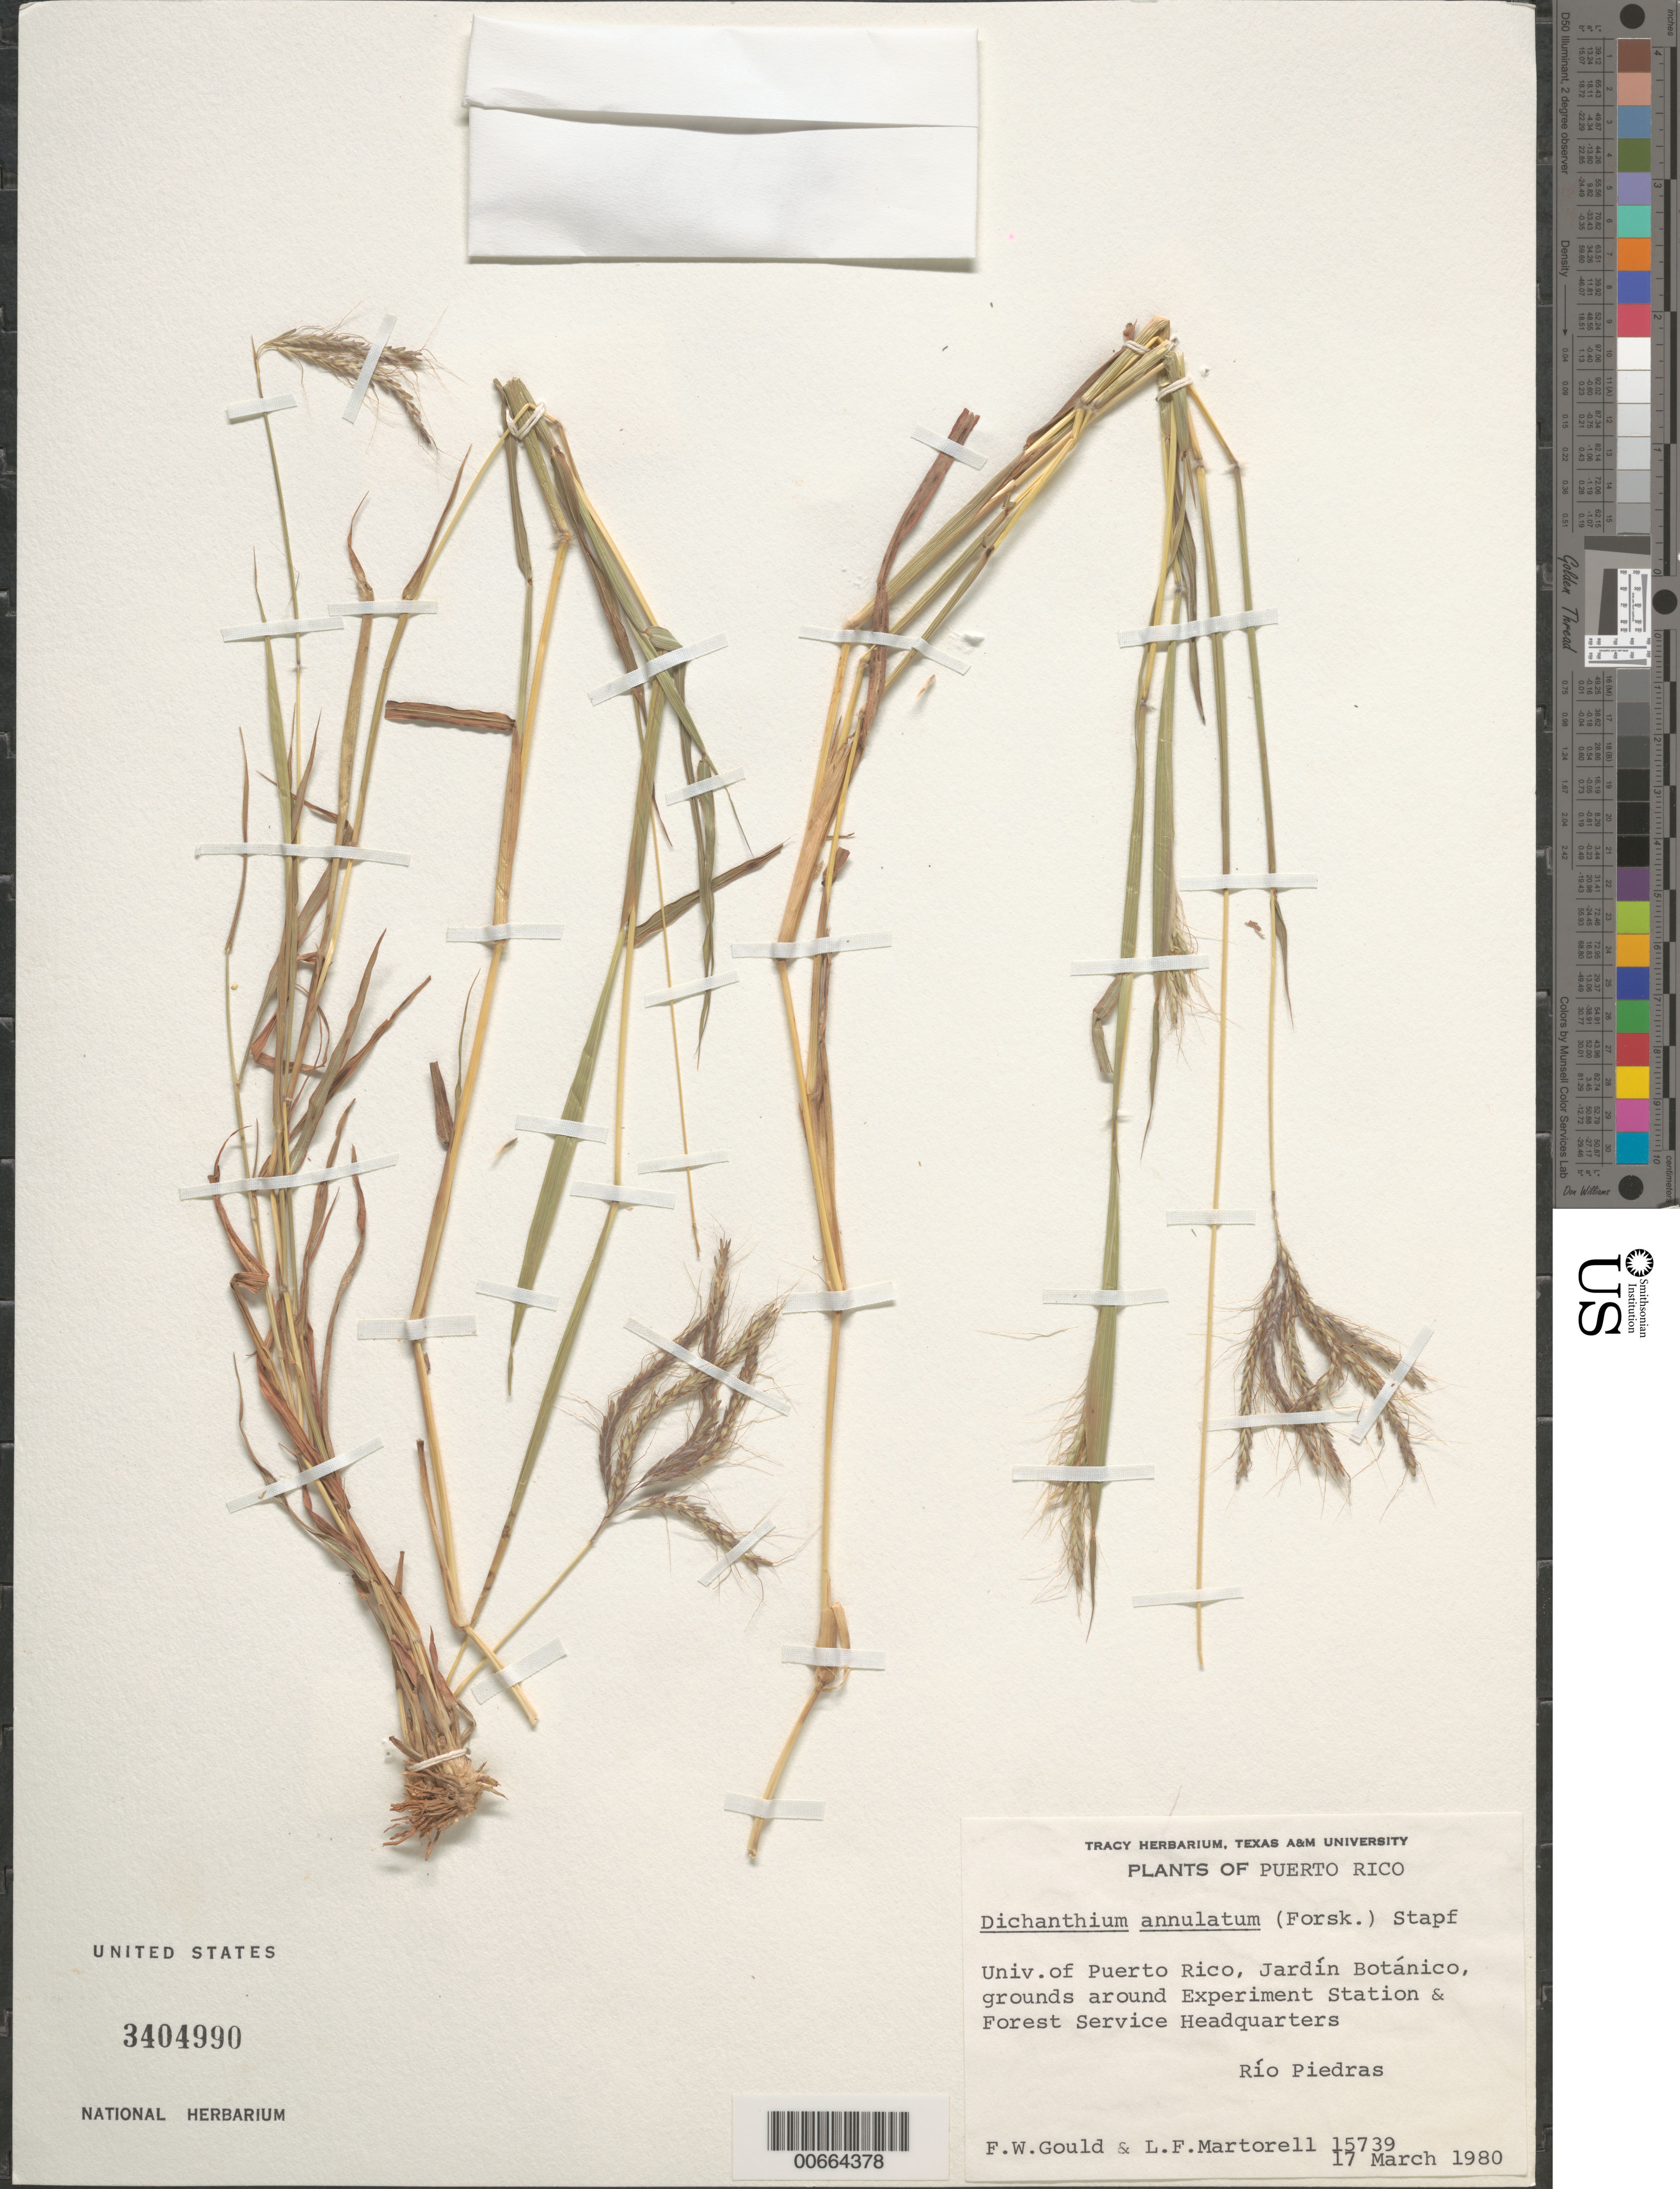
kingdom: Plantae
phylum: Tracheophyta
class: Liliopsida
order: Poales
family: Poaceae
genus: Dichanthium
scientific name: Dichanthium annulatum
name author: (Forssk.) Stapf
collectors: F. W. Gould & L. Martorell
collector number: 15739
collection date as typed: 17 Mar 1980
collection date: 1980-03-17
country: Puerto Rico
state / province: San Juan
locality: Univ. of Puerto Rico, Jardín Botánico, grounds around Exp. Station & Forest Service Headquarters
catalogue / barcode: US 3404990